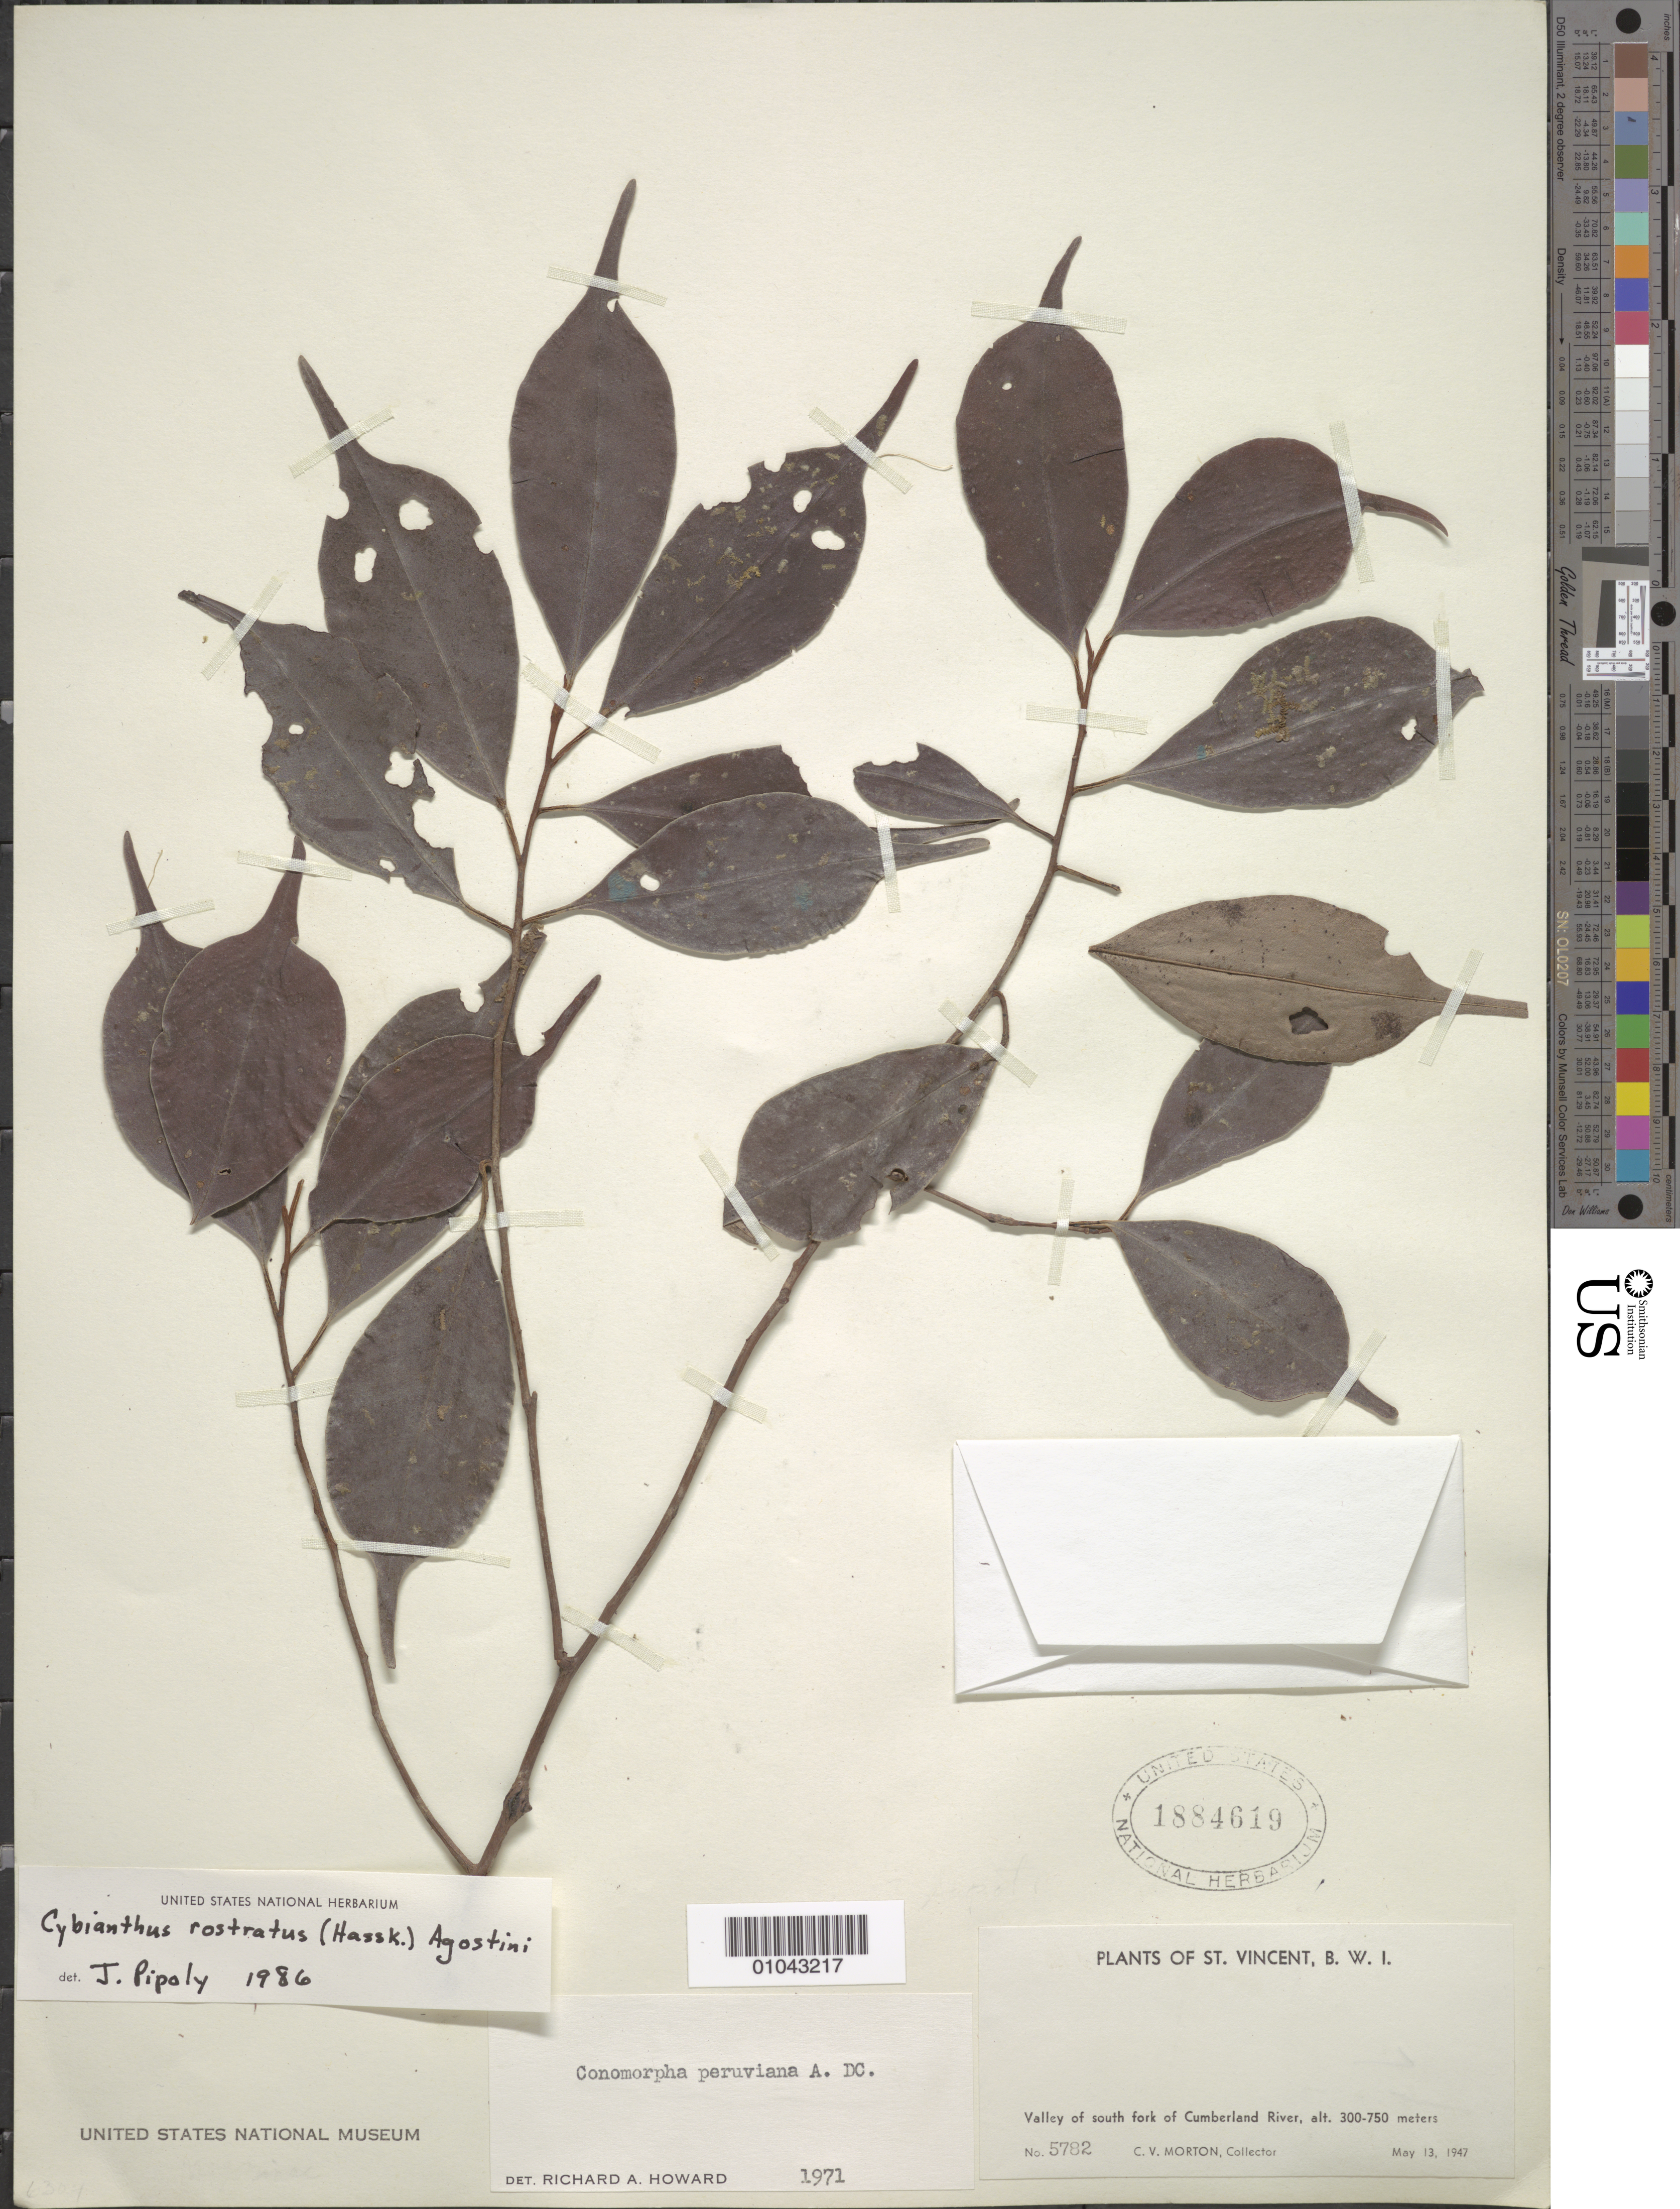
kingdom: Plantae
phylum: Tracheophyta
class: Magnoliopsida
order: Ericales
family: Primulaceae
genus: Cybianthus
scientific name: Cybianthus rostratus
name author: (Hassk.) G. Agostini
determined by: Pipoly, J. J., III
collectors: C. V. Morton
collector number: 5782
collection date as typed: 13 May 1947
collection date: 1947-05-13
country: St. Vincent - Grenadines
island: St. Vincent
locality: Cumberland River, valley of the south fork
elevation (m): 300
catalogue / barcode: US 1884619